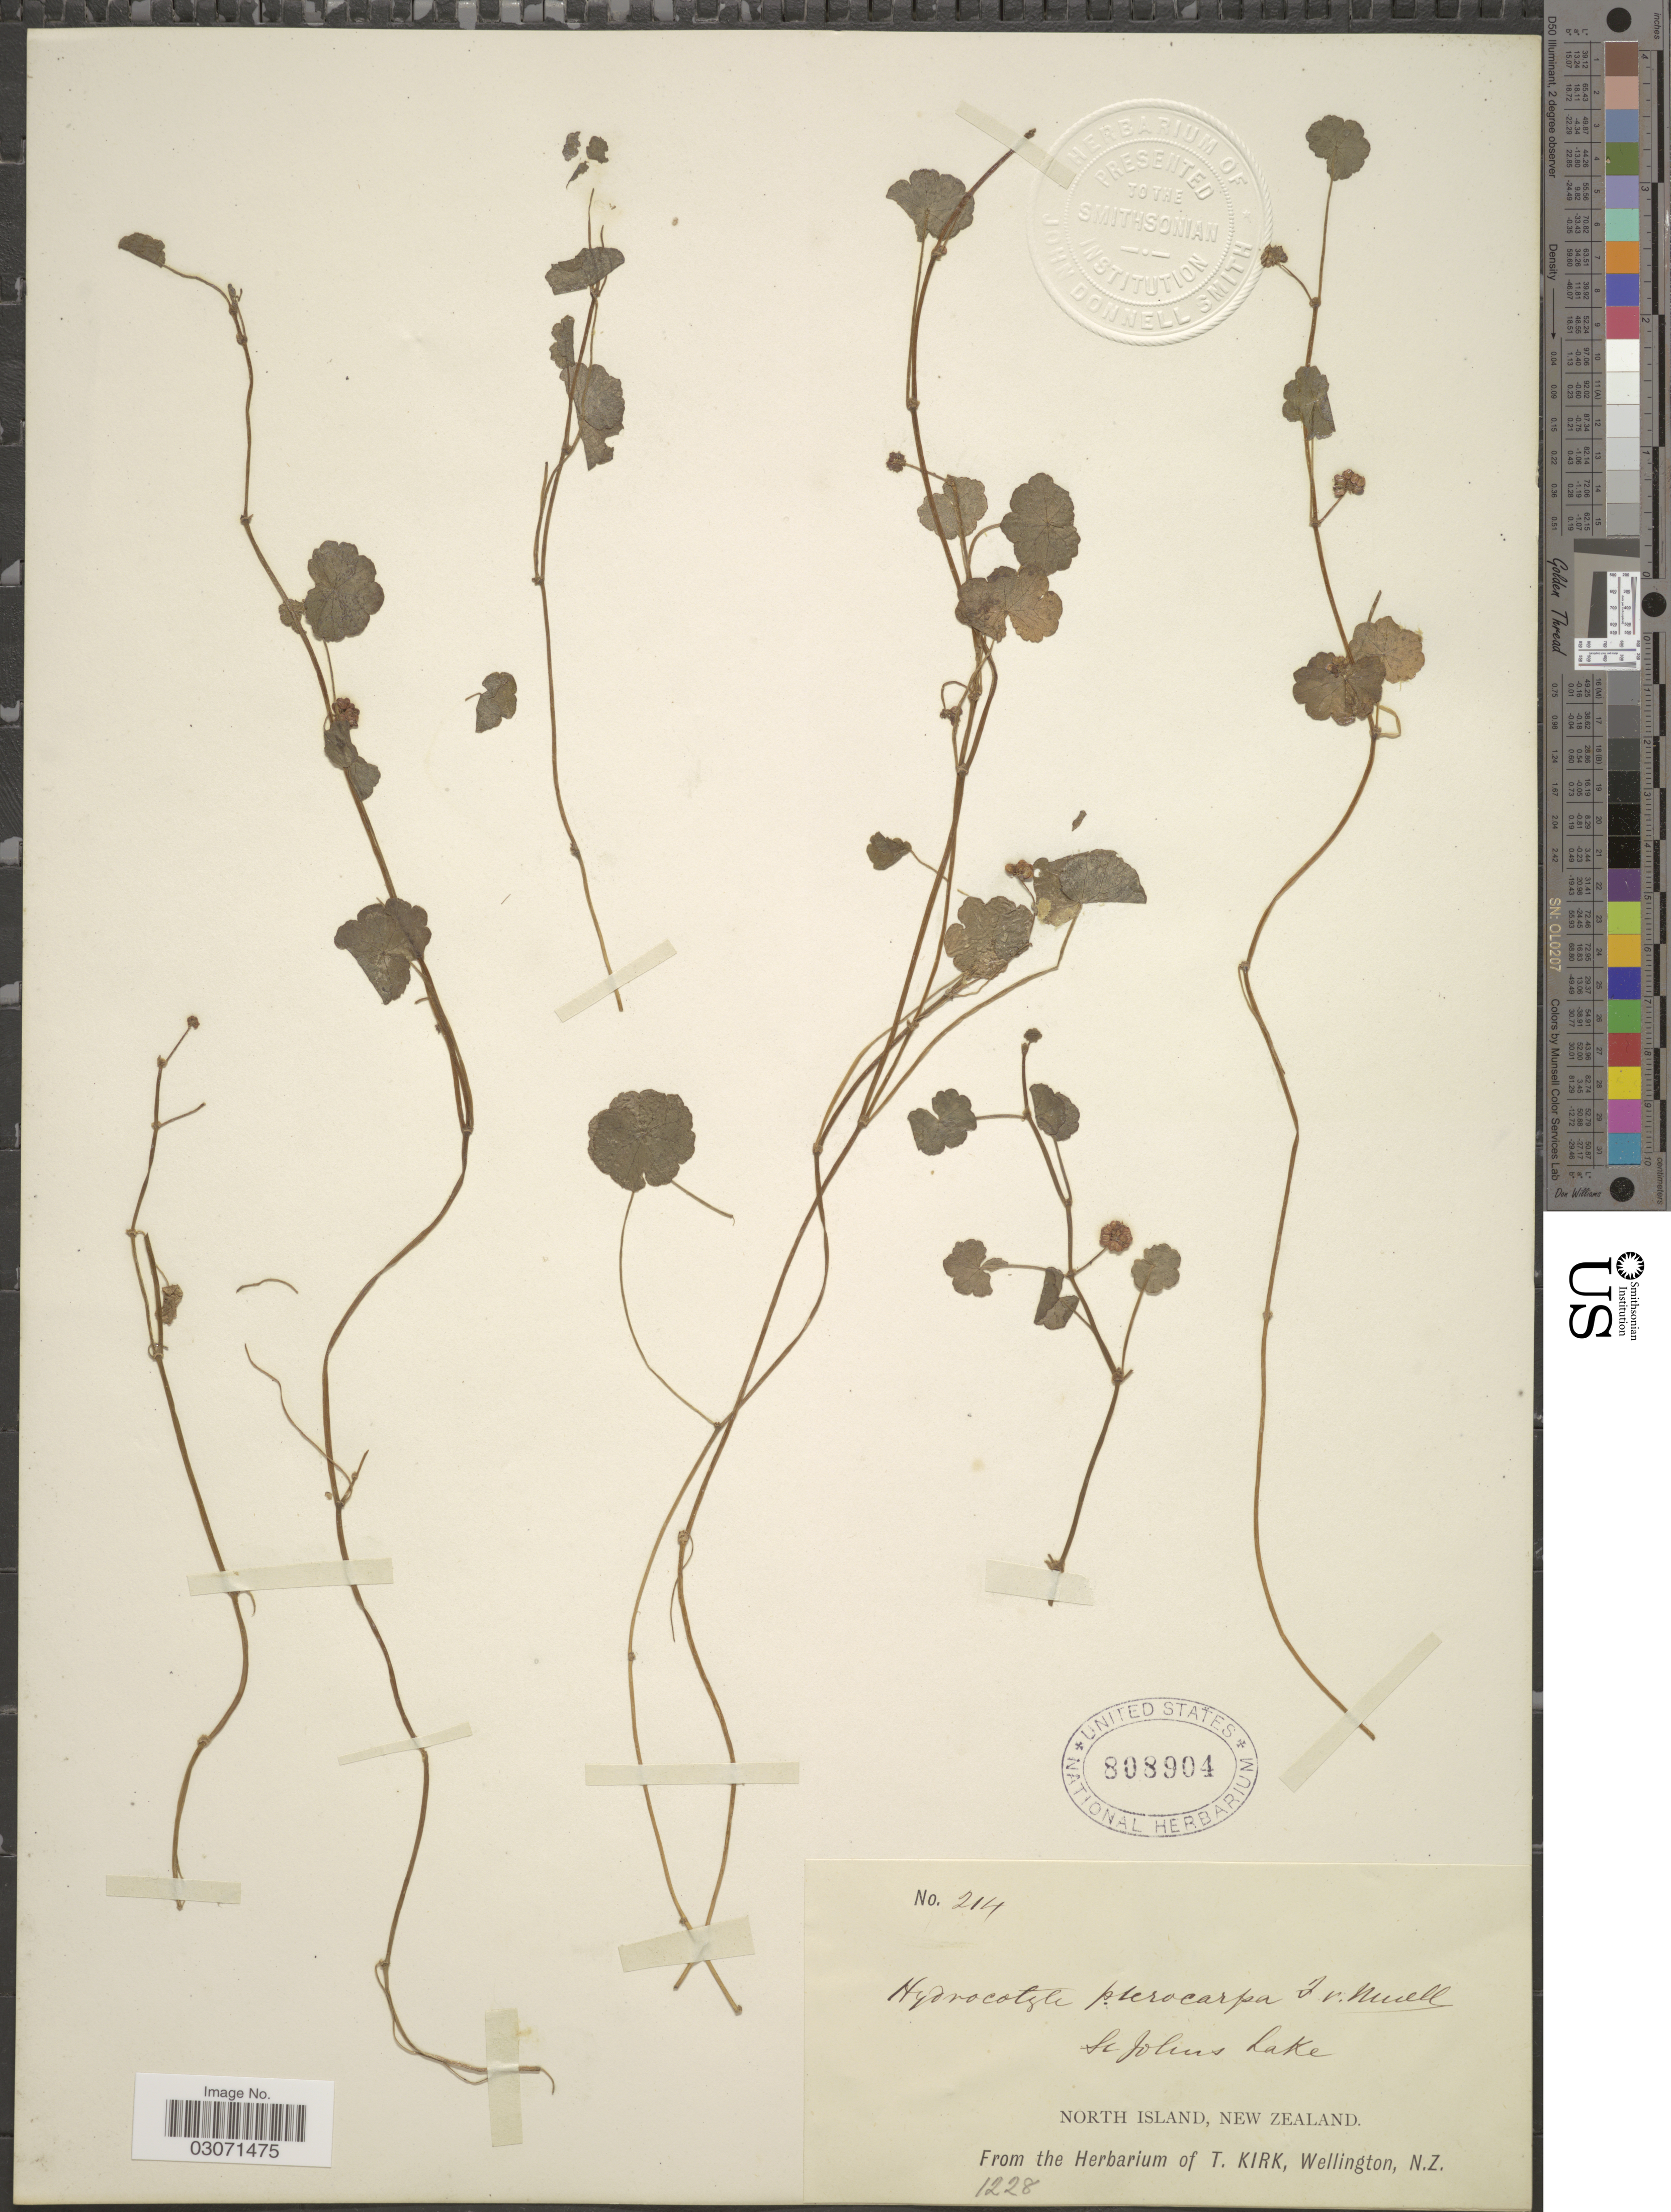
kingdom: Plantae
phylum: Tracheophyta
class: Magnoliopsida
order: Apiales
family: Araliaceae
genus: Hydrocotyle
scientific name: Hydrocotyle pterocarpa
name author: F. Muell.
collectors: ex herb. T. Kirk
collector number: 214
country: New Zealand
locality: St Johns Lake. North Island.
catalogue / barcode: US 808904